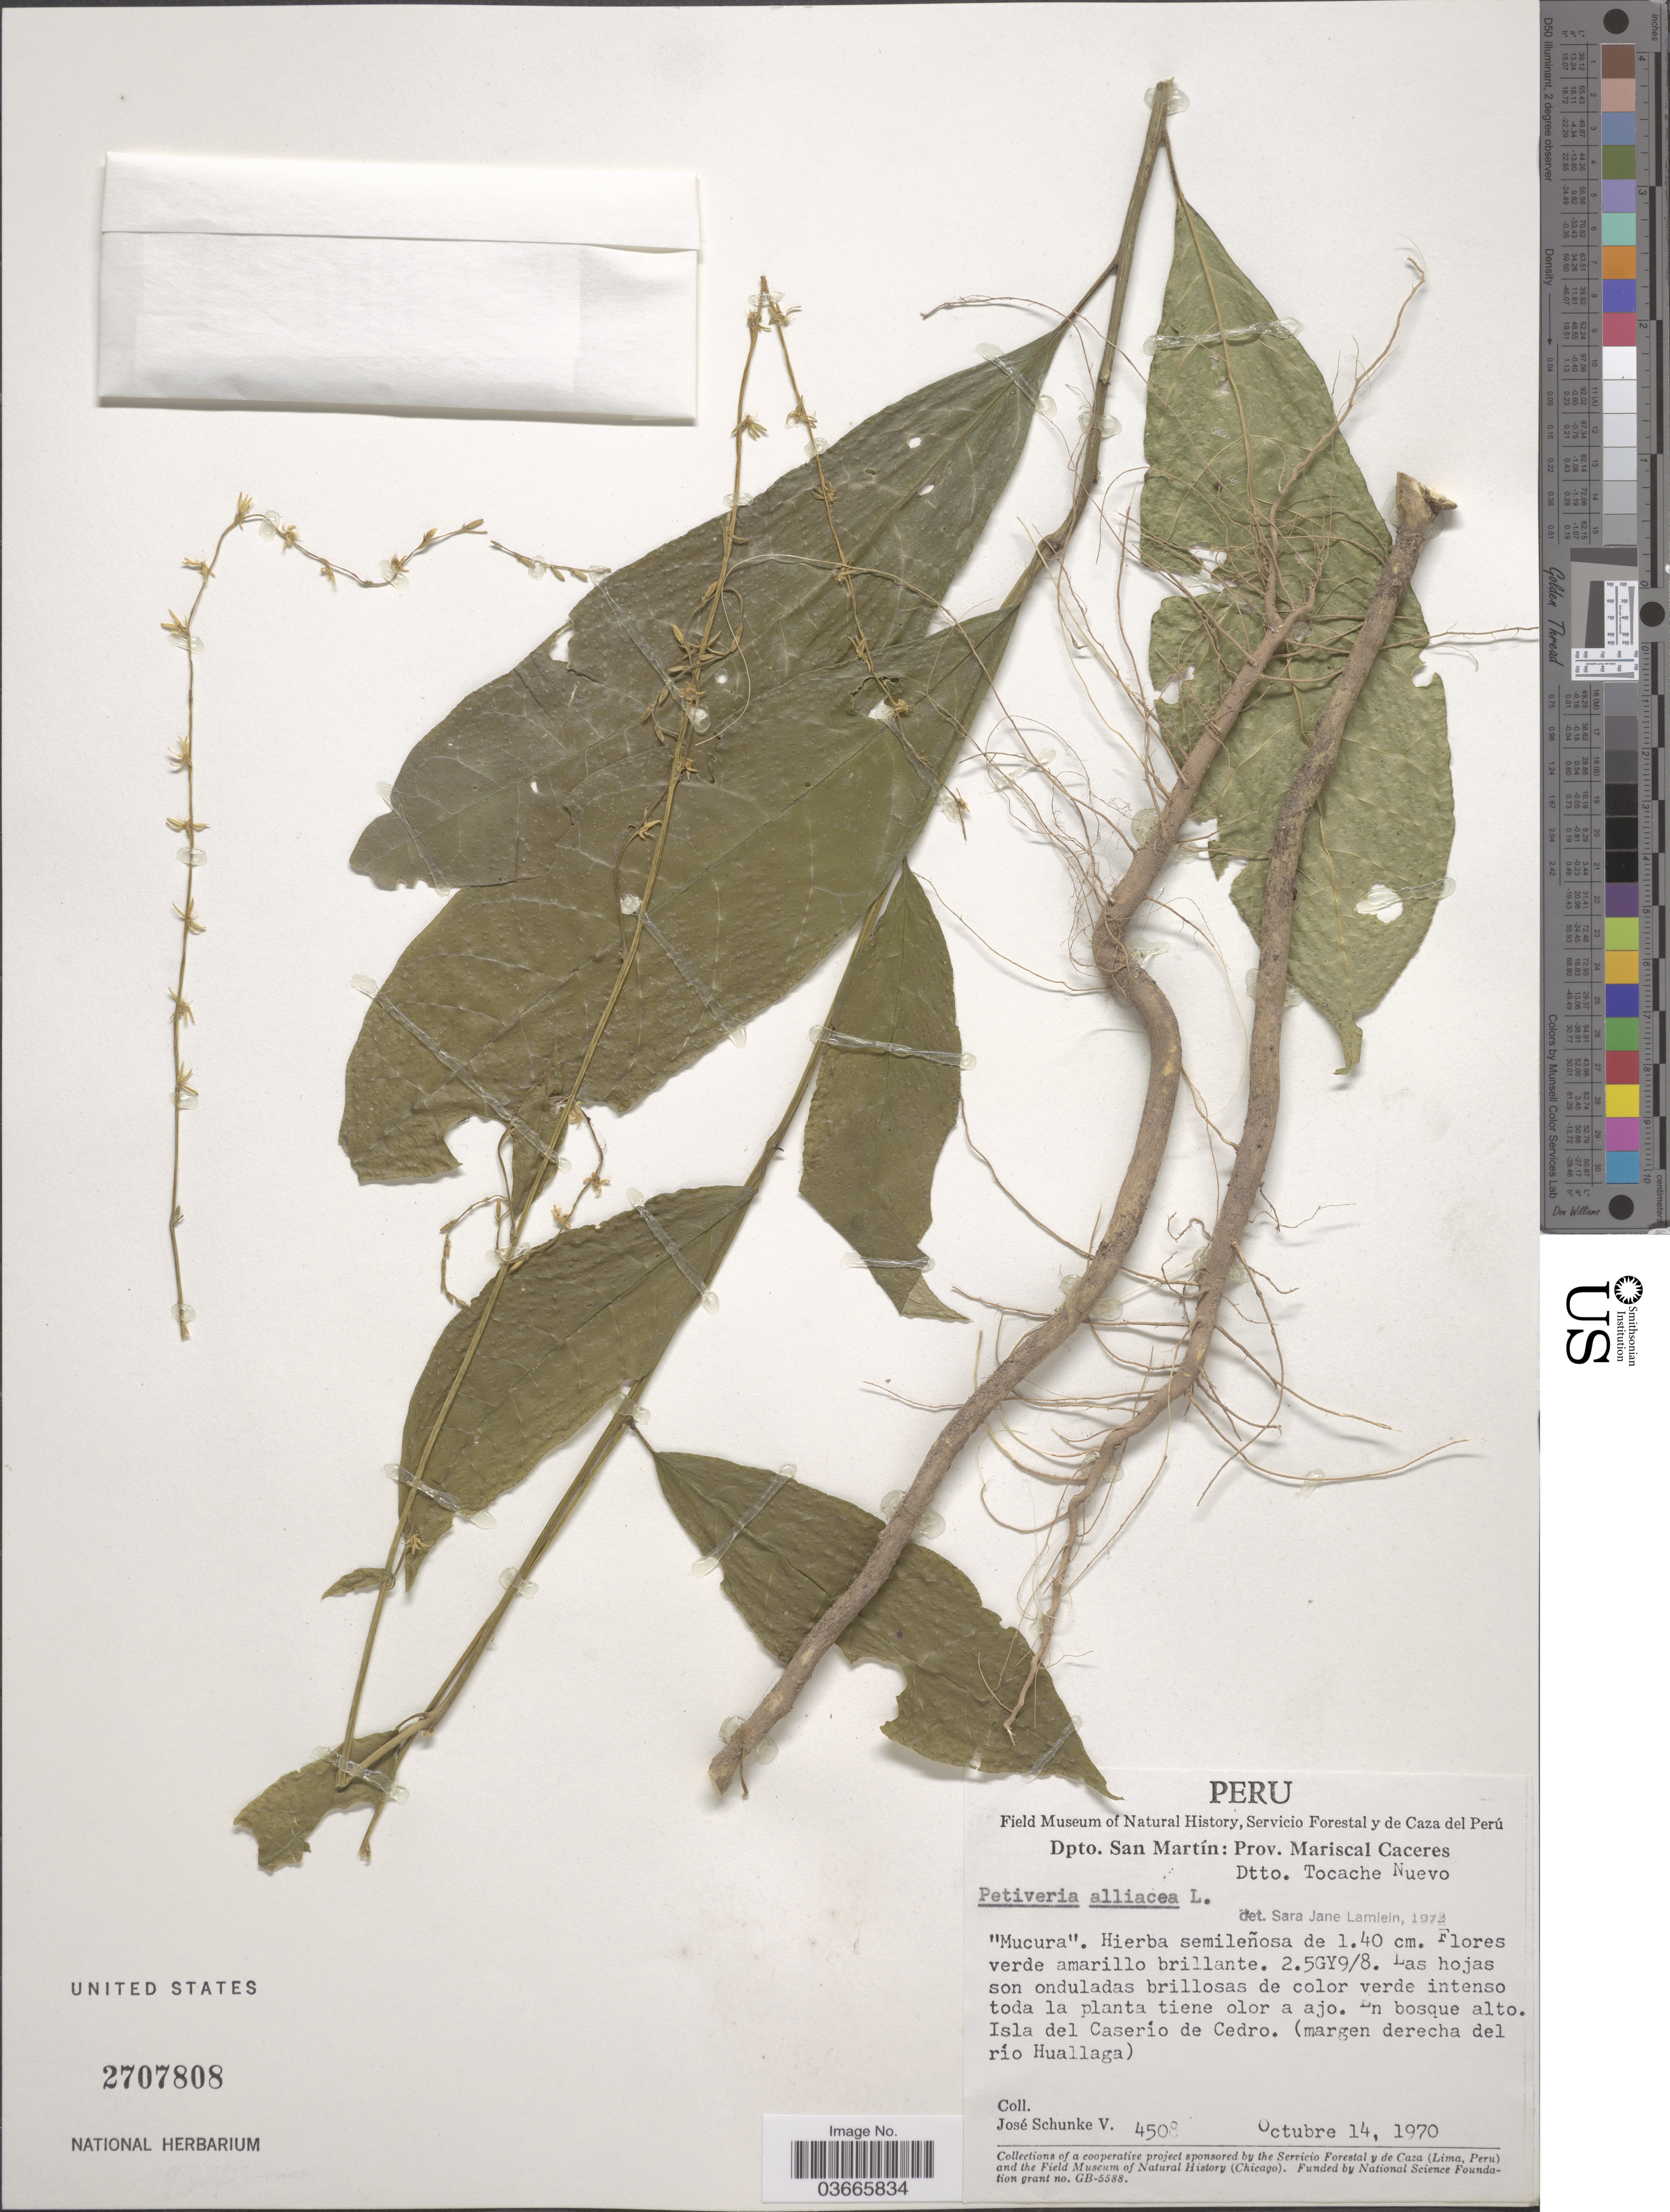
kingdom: Plantae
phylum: Tracheophyta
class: Magnoliopsida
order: Caryophyllales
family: Phytolaccaceae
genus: Petiveria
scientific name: Petiveria alliacea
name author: L.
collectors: J. Schunke Vigo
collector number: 4508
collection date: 1970-10-14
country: Peru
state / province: San Martín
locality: Dpto. San Martín: Prov. Mariscal Caceres. Dtto. Tocache Nuevo. Isla del Caserio de Cedro. (margen derecha del río Huallaga).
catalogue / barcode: US 2707808